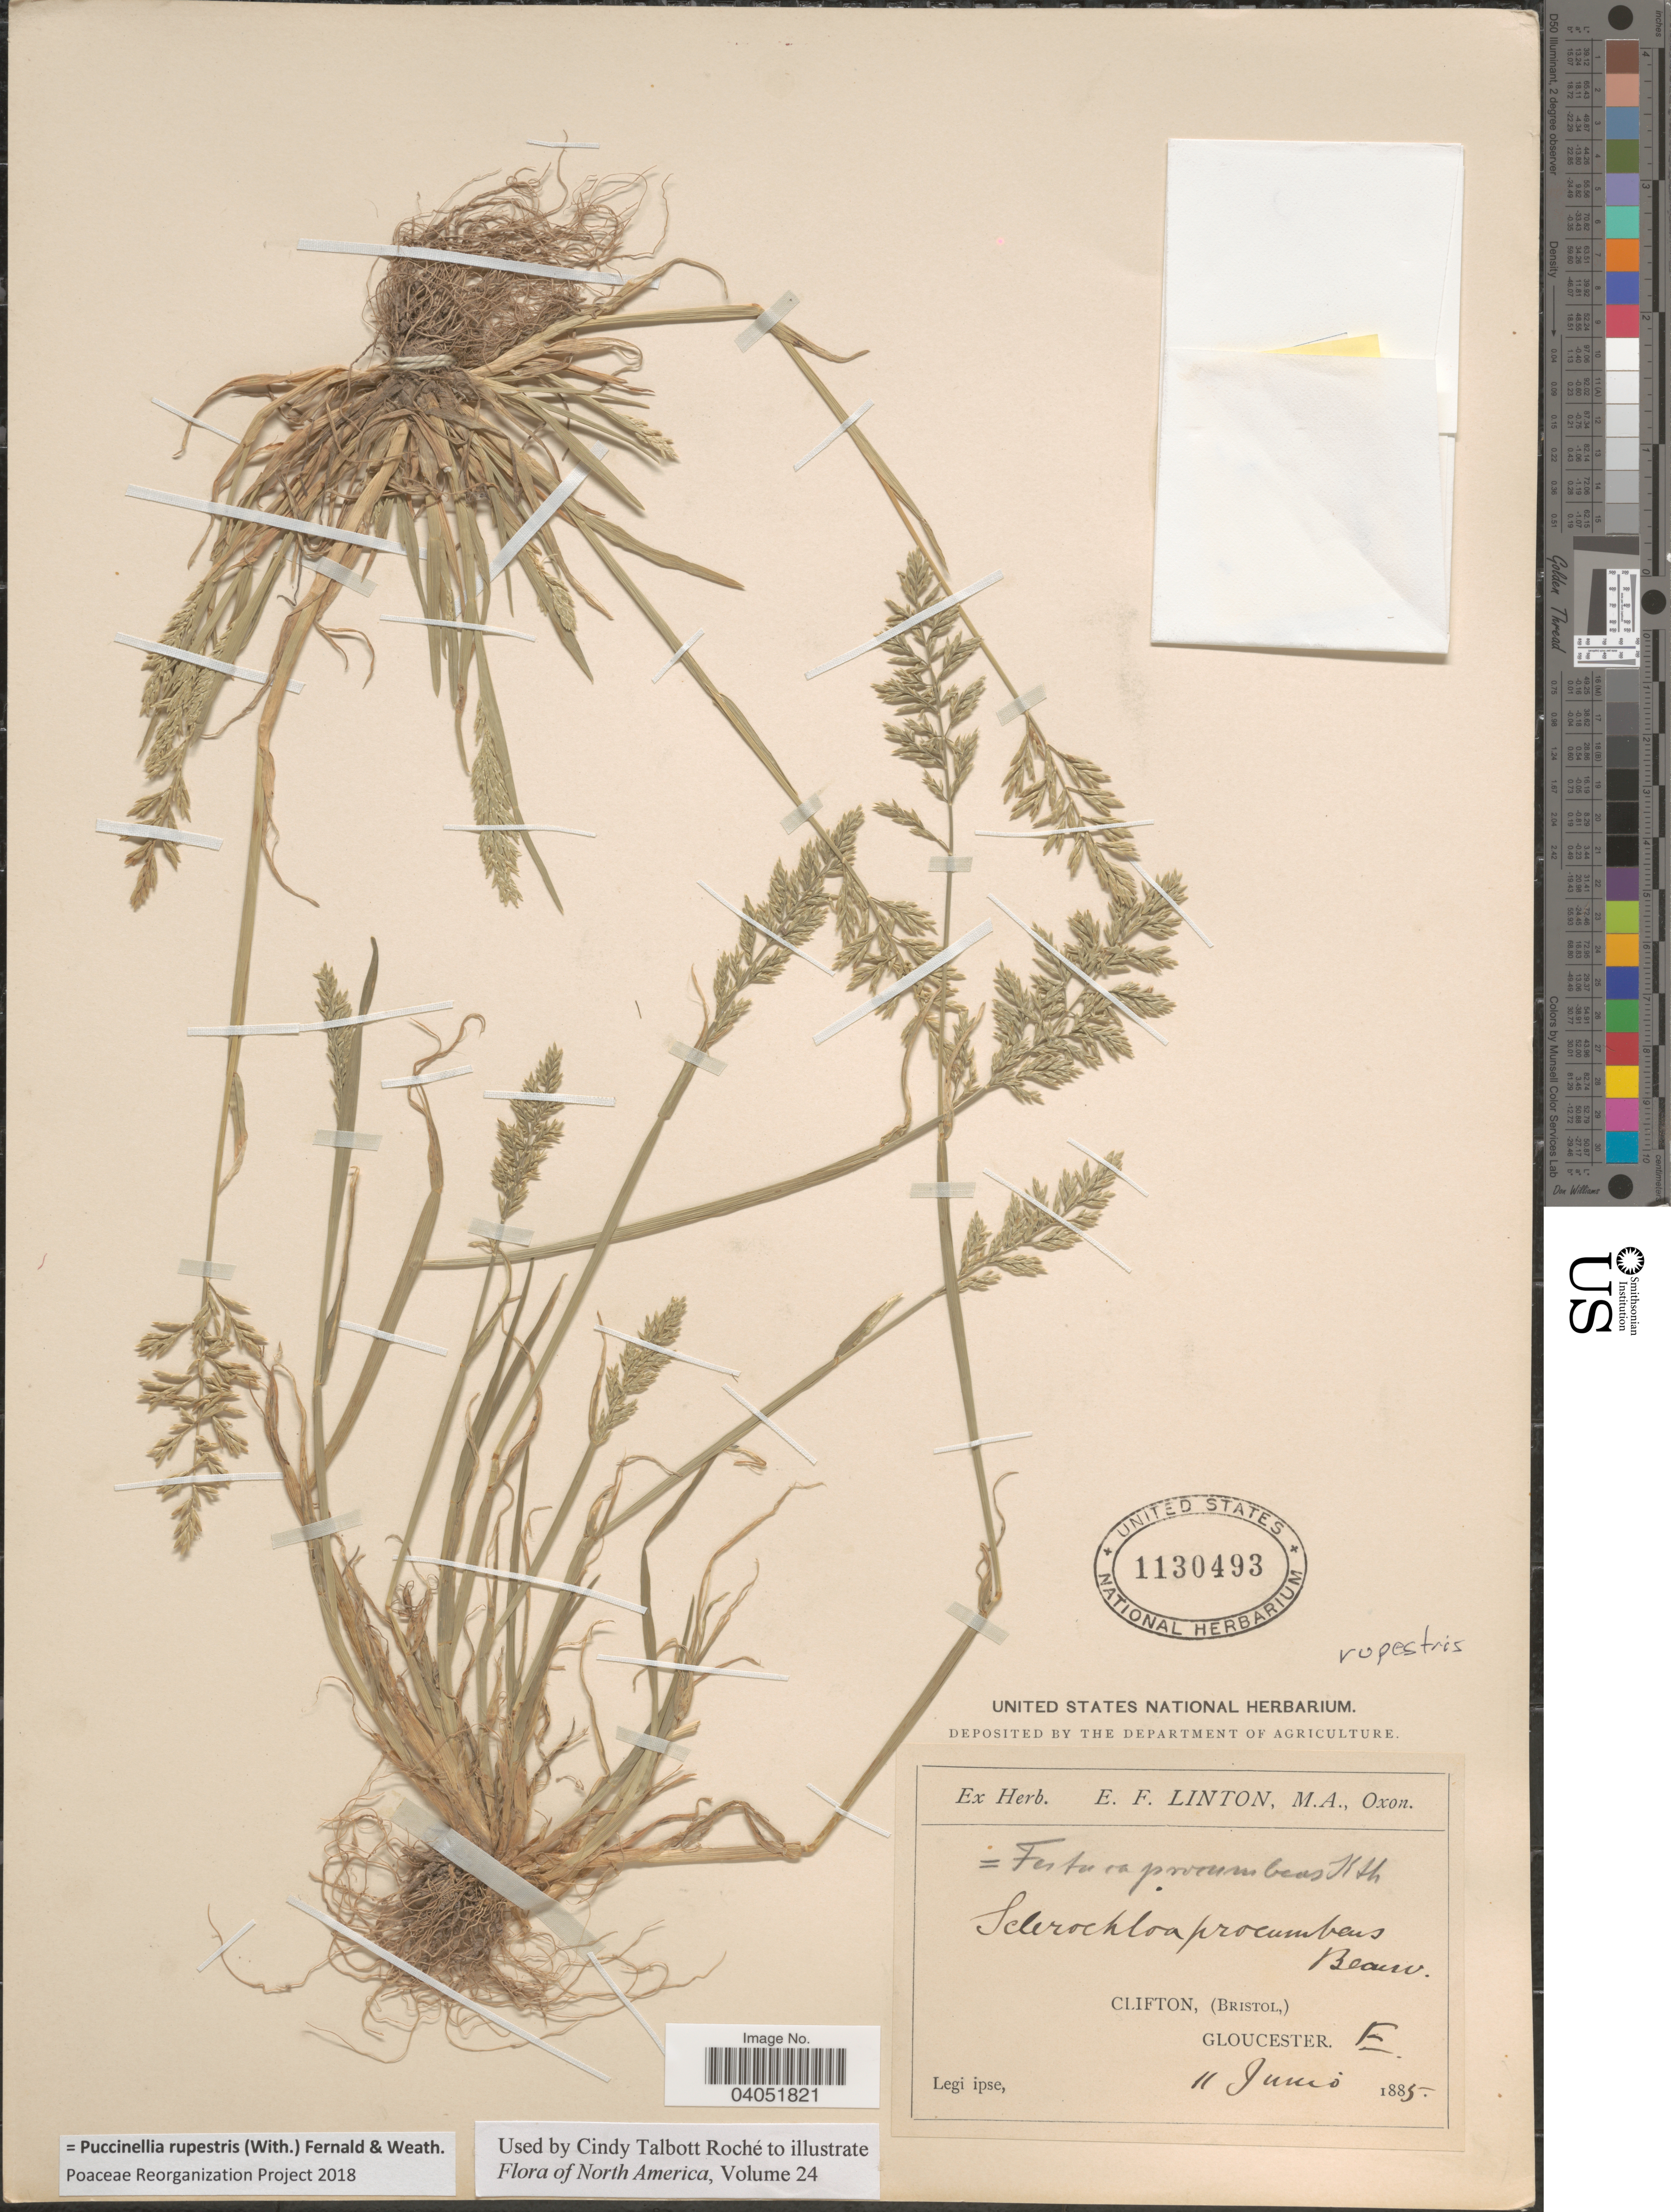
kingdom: Plantae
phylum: Tracheophyta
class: Liliopsida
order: Poales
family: Poaceae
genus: Puccinellia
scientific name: Puccinellia rupestris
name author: (With.) Fernald & Weath.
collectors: E. Linton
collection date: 1885-06-11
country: United Kingdom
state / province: England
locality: Clifton, (Bristol,) Gloucester. E.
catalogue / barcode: US 1130493